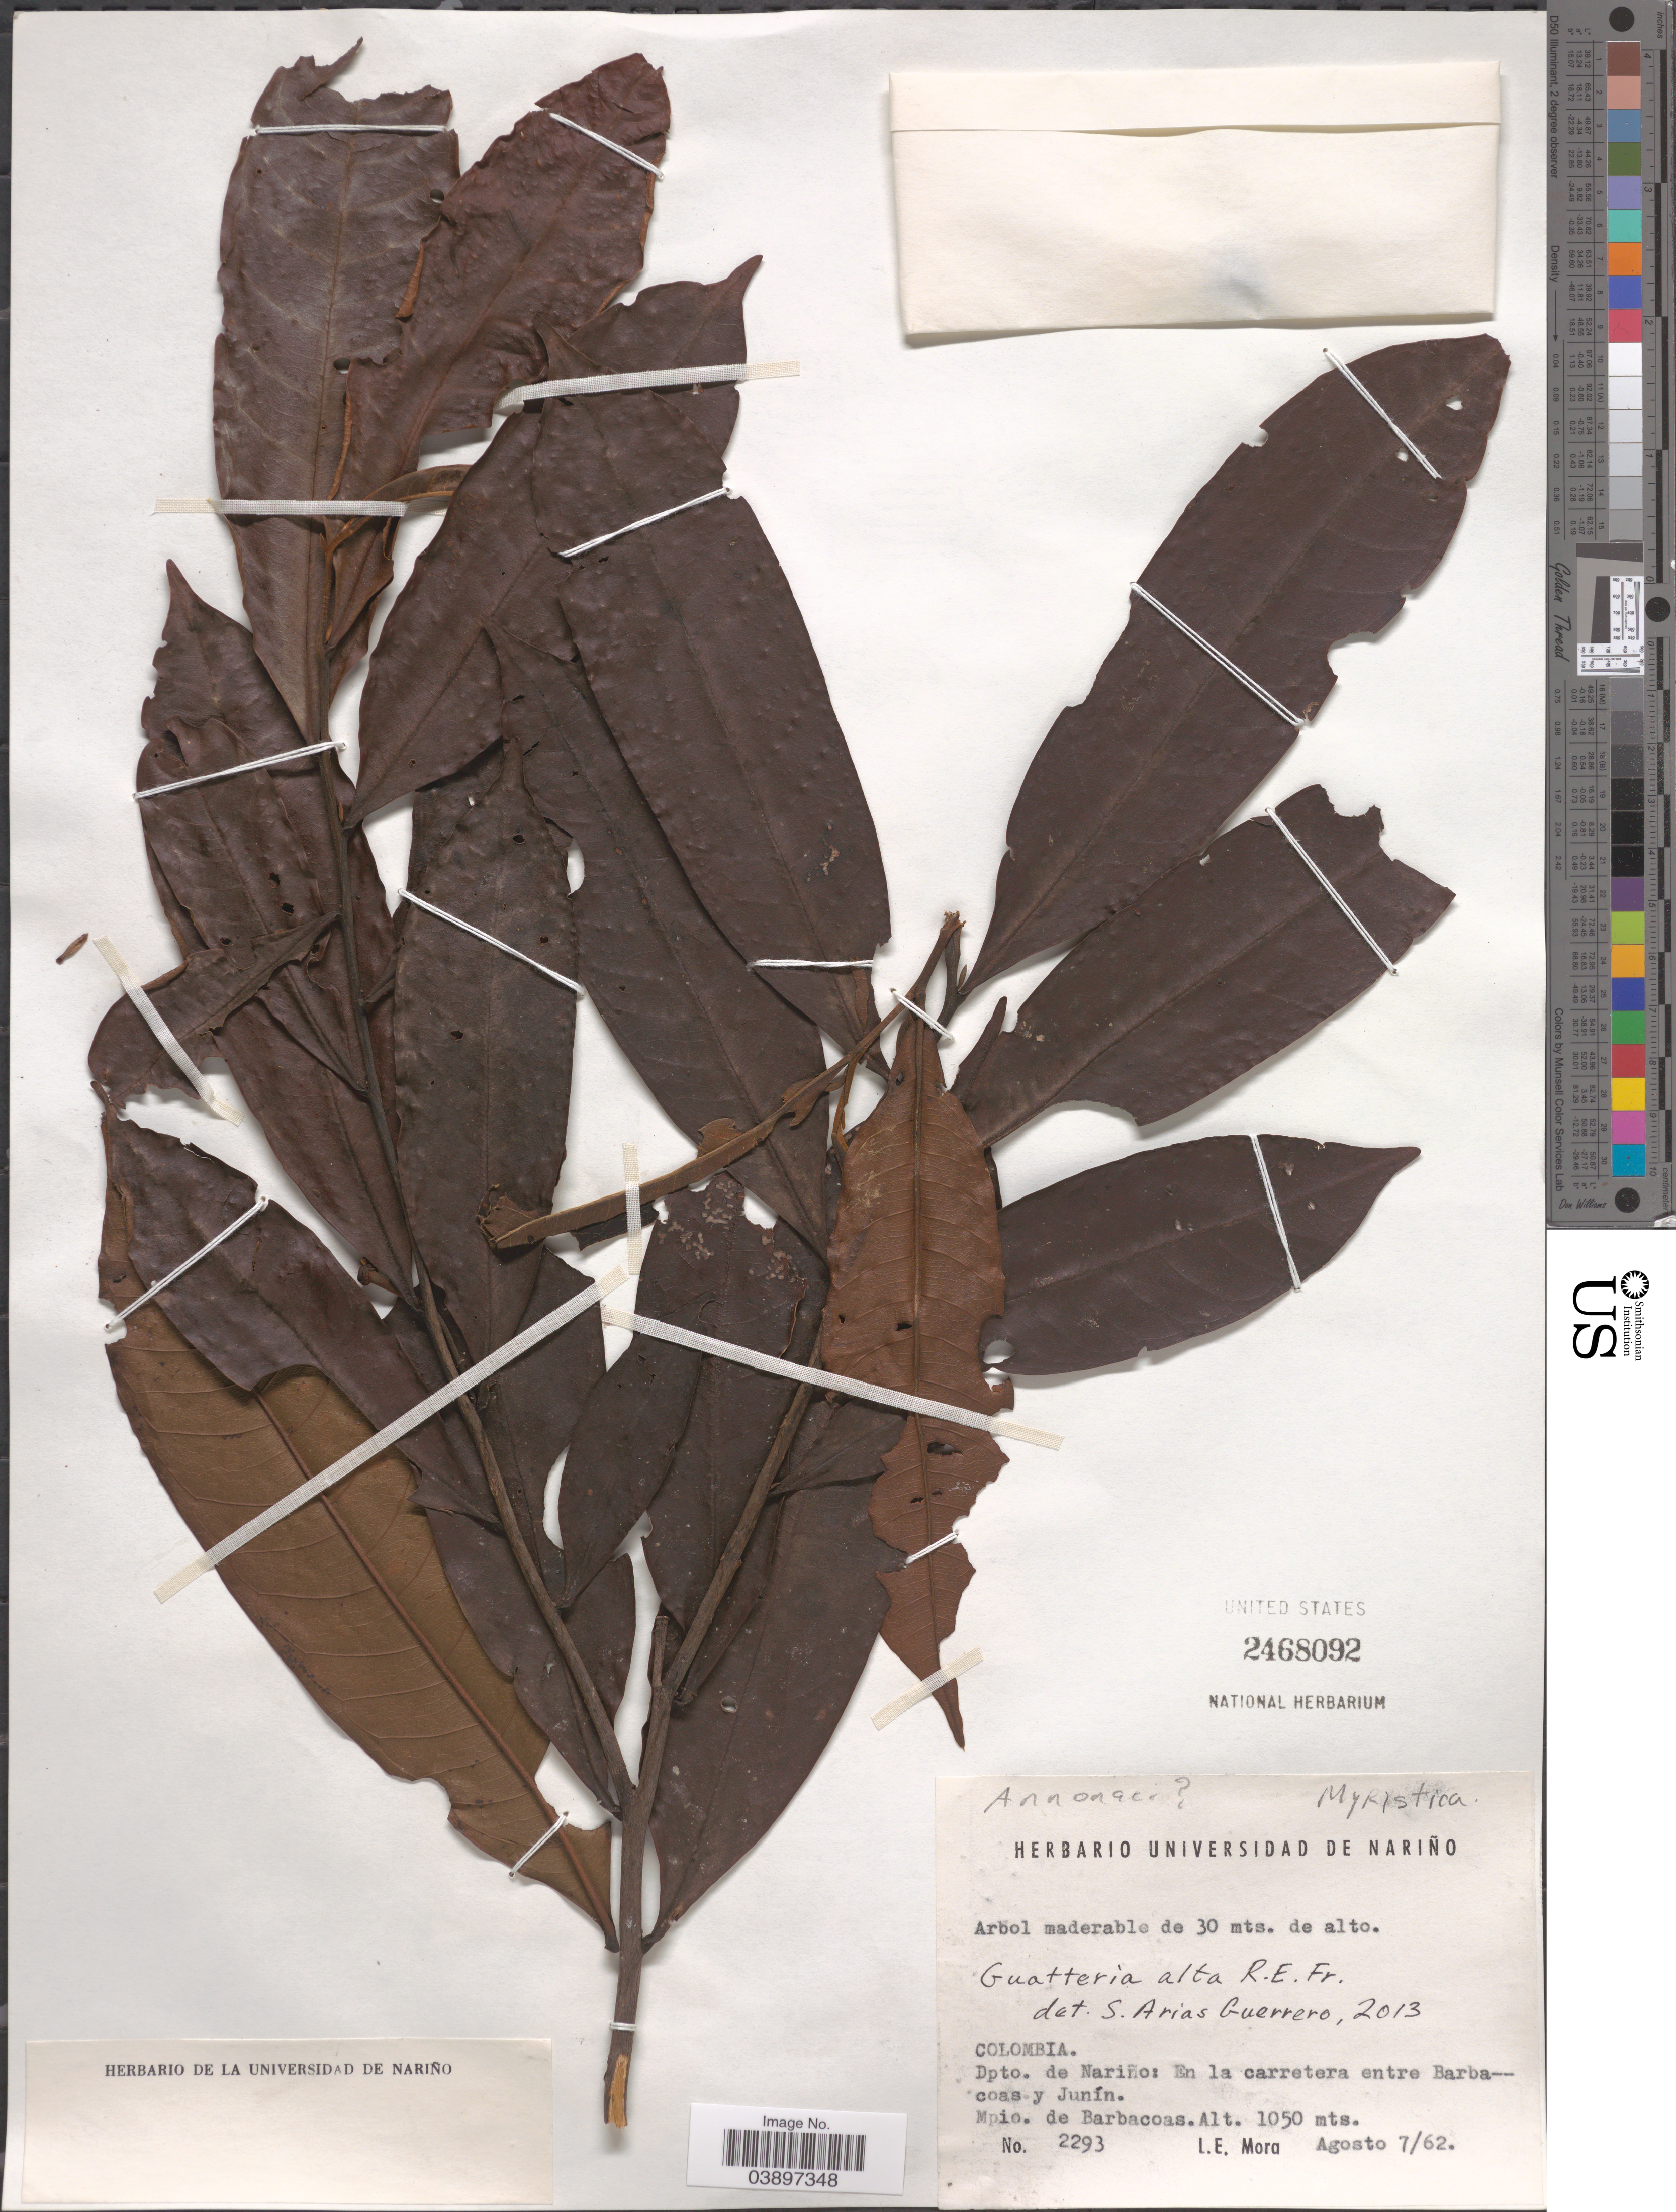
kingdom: Plantae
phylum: Tracheophyta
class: Magnoliopsida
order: Magnoliales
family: Annonaceae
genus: Guatteria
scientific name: Guatteria alta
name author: R.E. Fr.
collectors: L. Mora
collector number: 2293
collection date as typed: Transcribed d/m/y: 7/8/62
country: Colombia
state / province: Nariño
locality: Dpto. de Nariño: En la carretera entre Barbacoas y Junín. Mpio. de Barbacoas.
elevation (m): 1050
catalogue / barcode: US 2468092